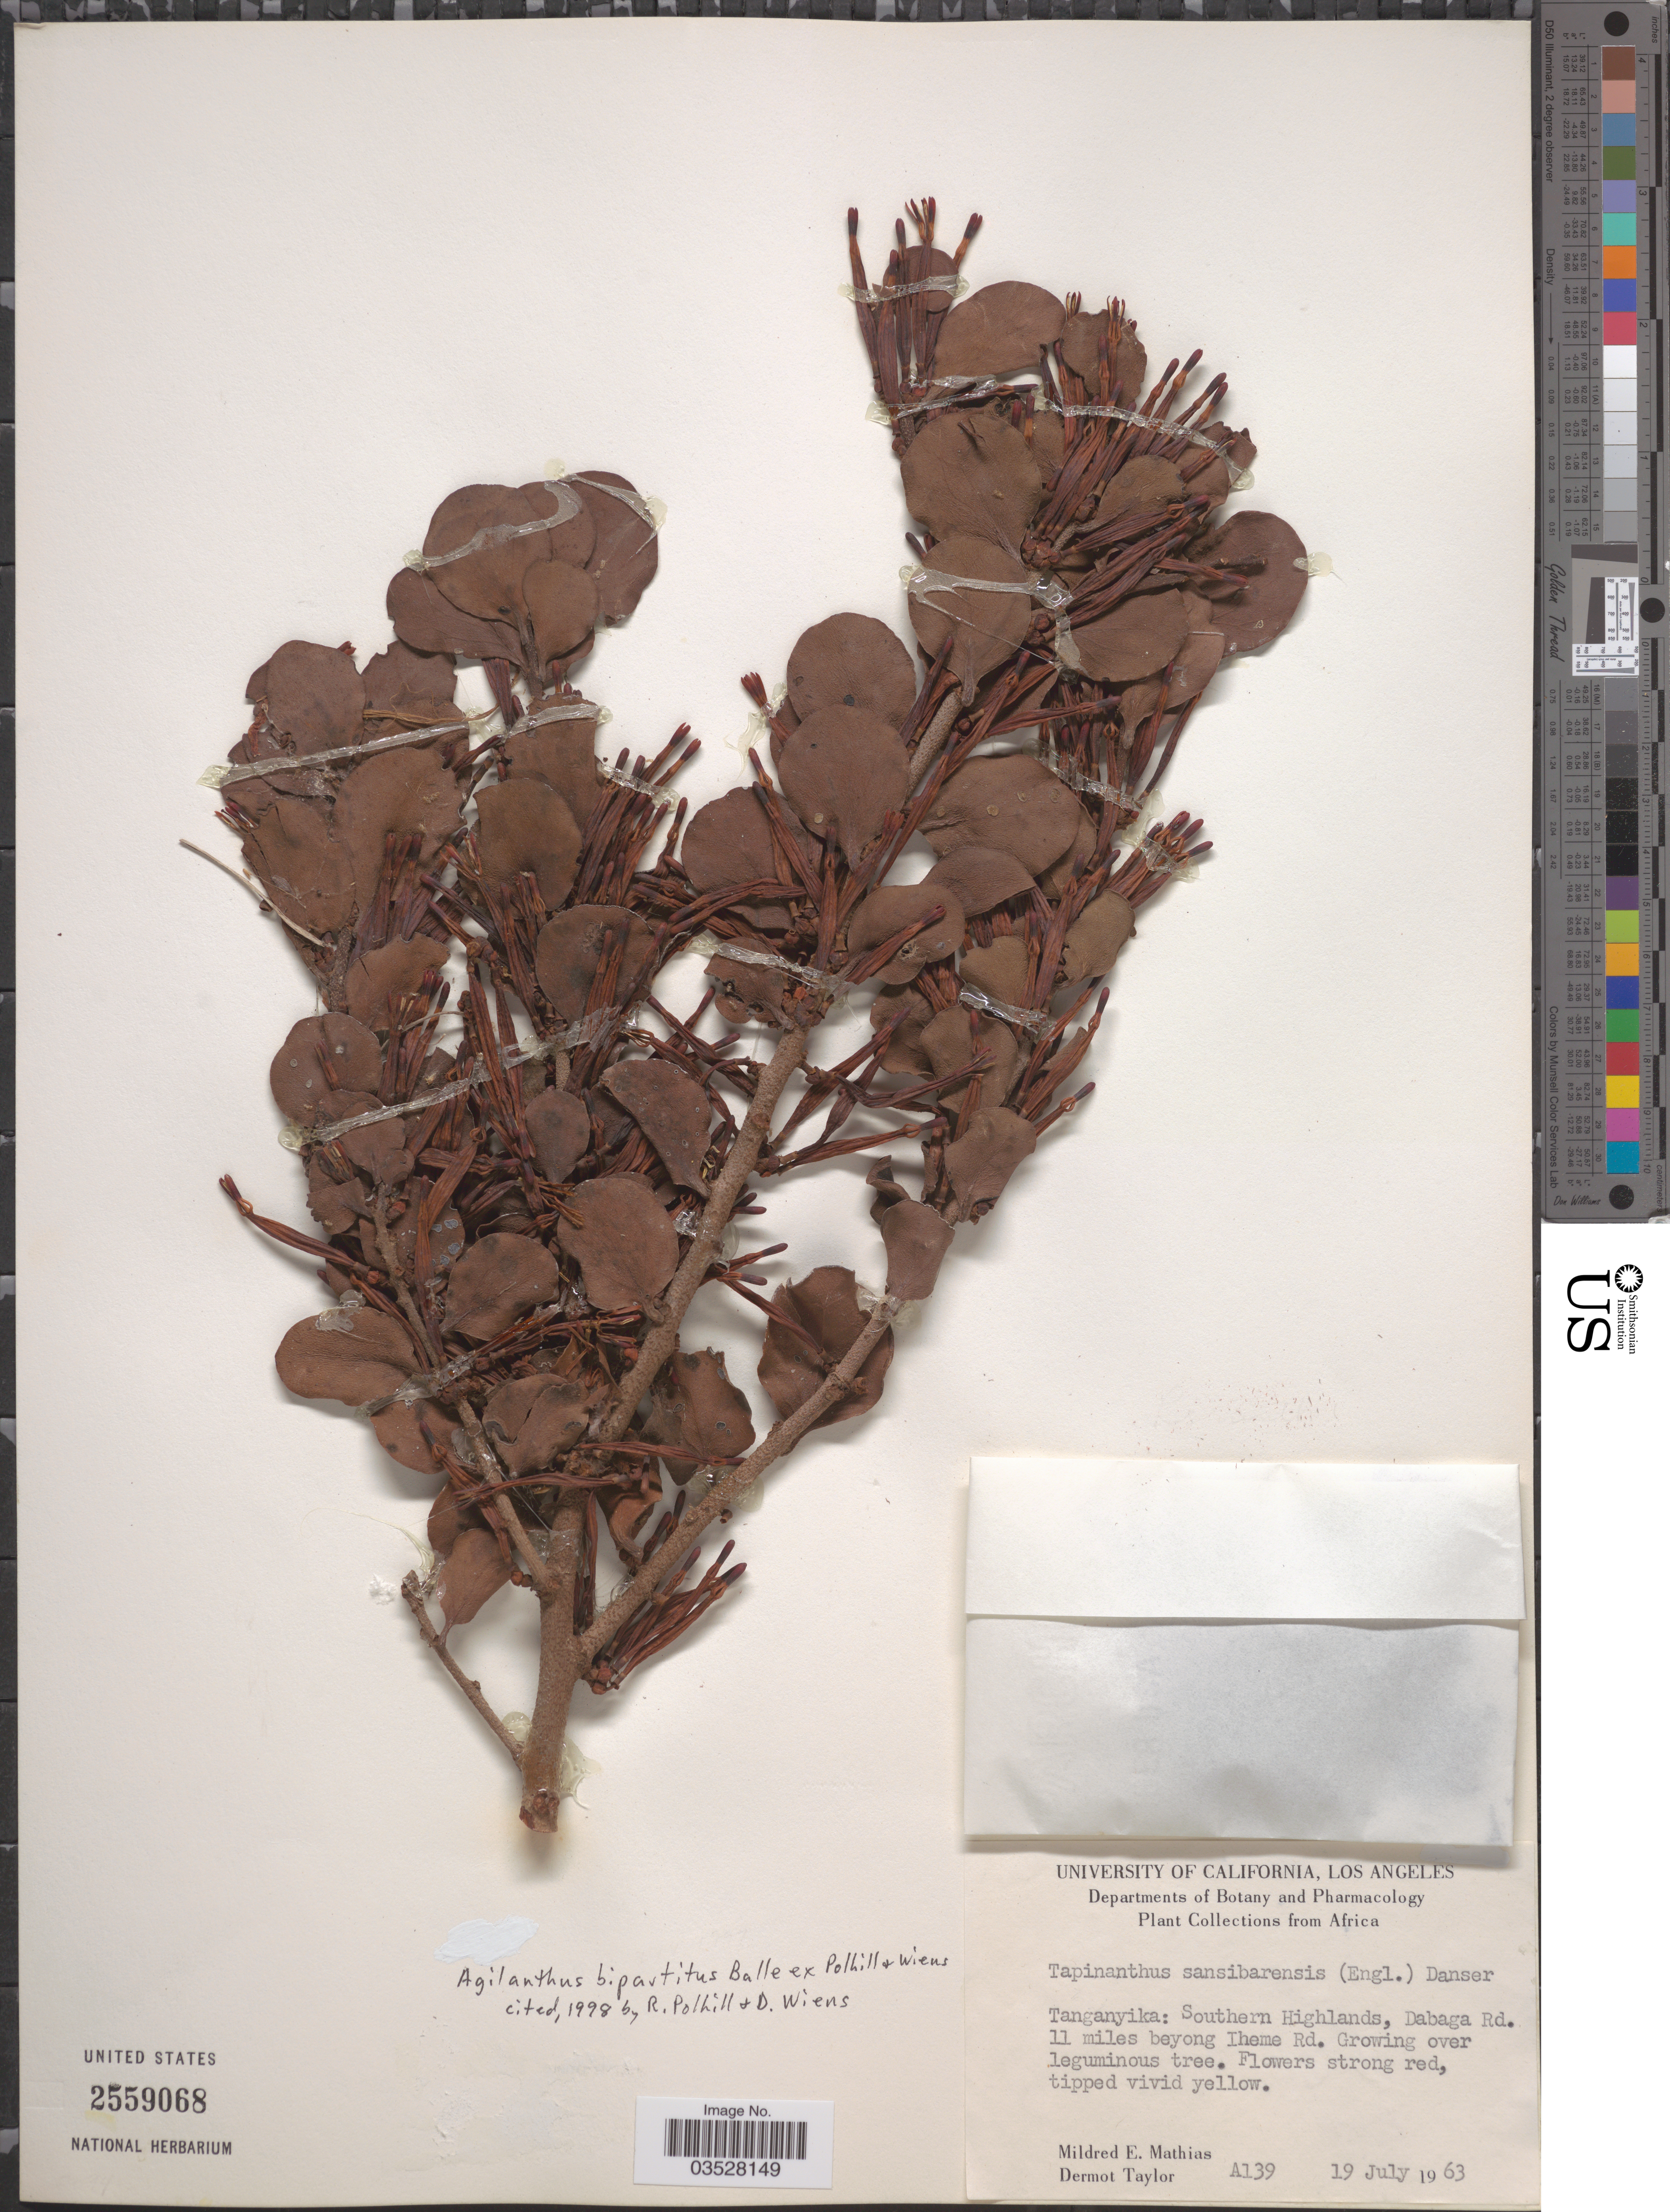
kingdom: Plantae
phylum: Tracheophyta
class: Magnoliopsida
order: Santalales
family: Loranthaceae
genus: Agelanthus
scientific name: Agelanthus bipartitus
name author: Balle ex Polhill & Wiens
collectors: M. E. Mathias & D. Taylor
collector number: A139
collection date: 1963-07-19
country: Tanzania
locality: Southern Highlands, Dabaga Rd. 11 miles beyong Iheme Rd.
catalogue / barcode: US 2559068